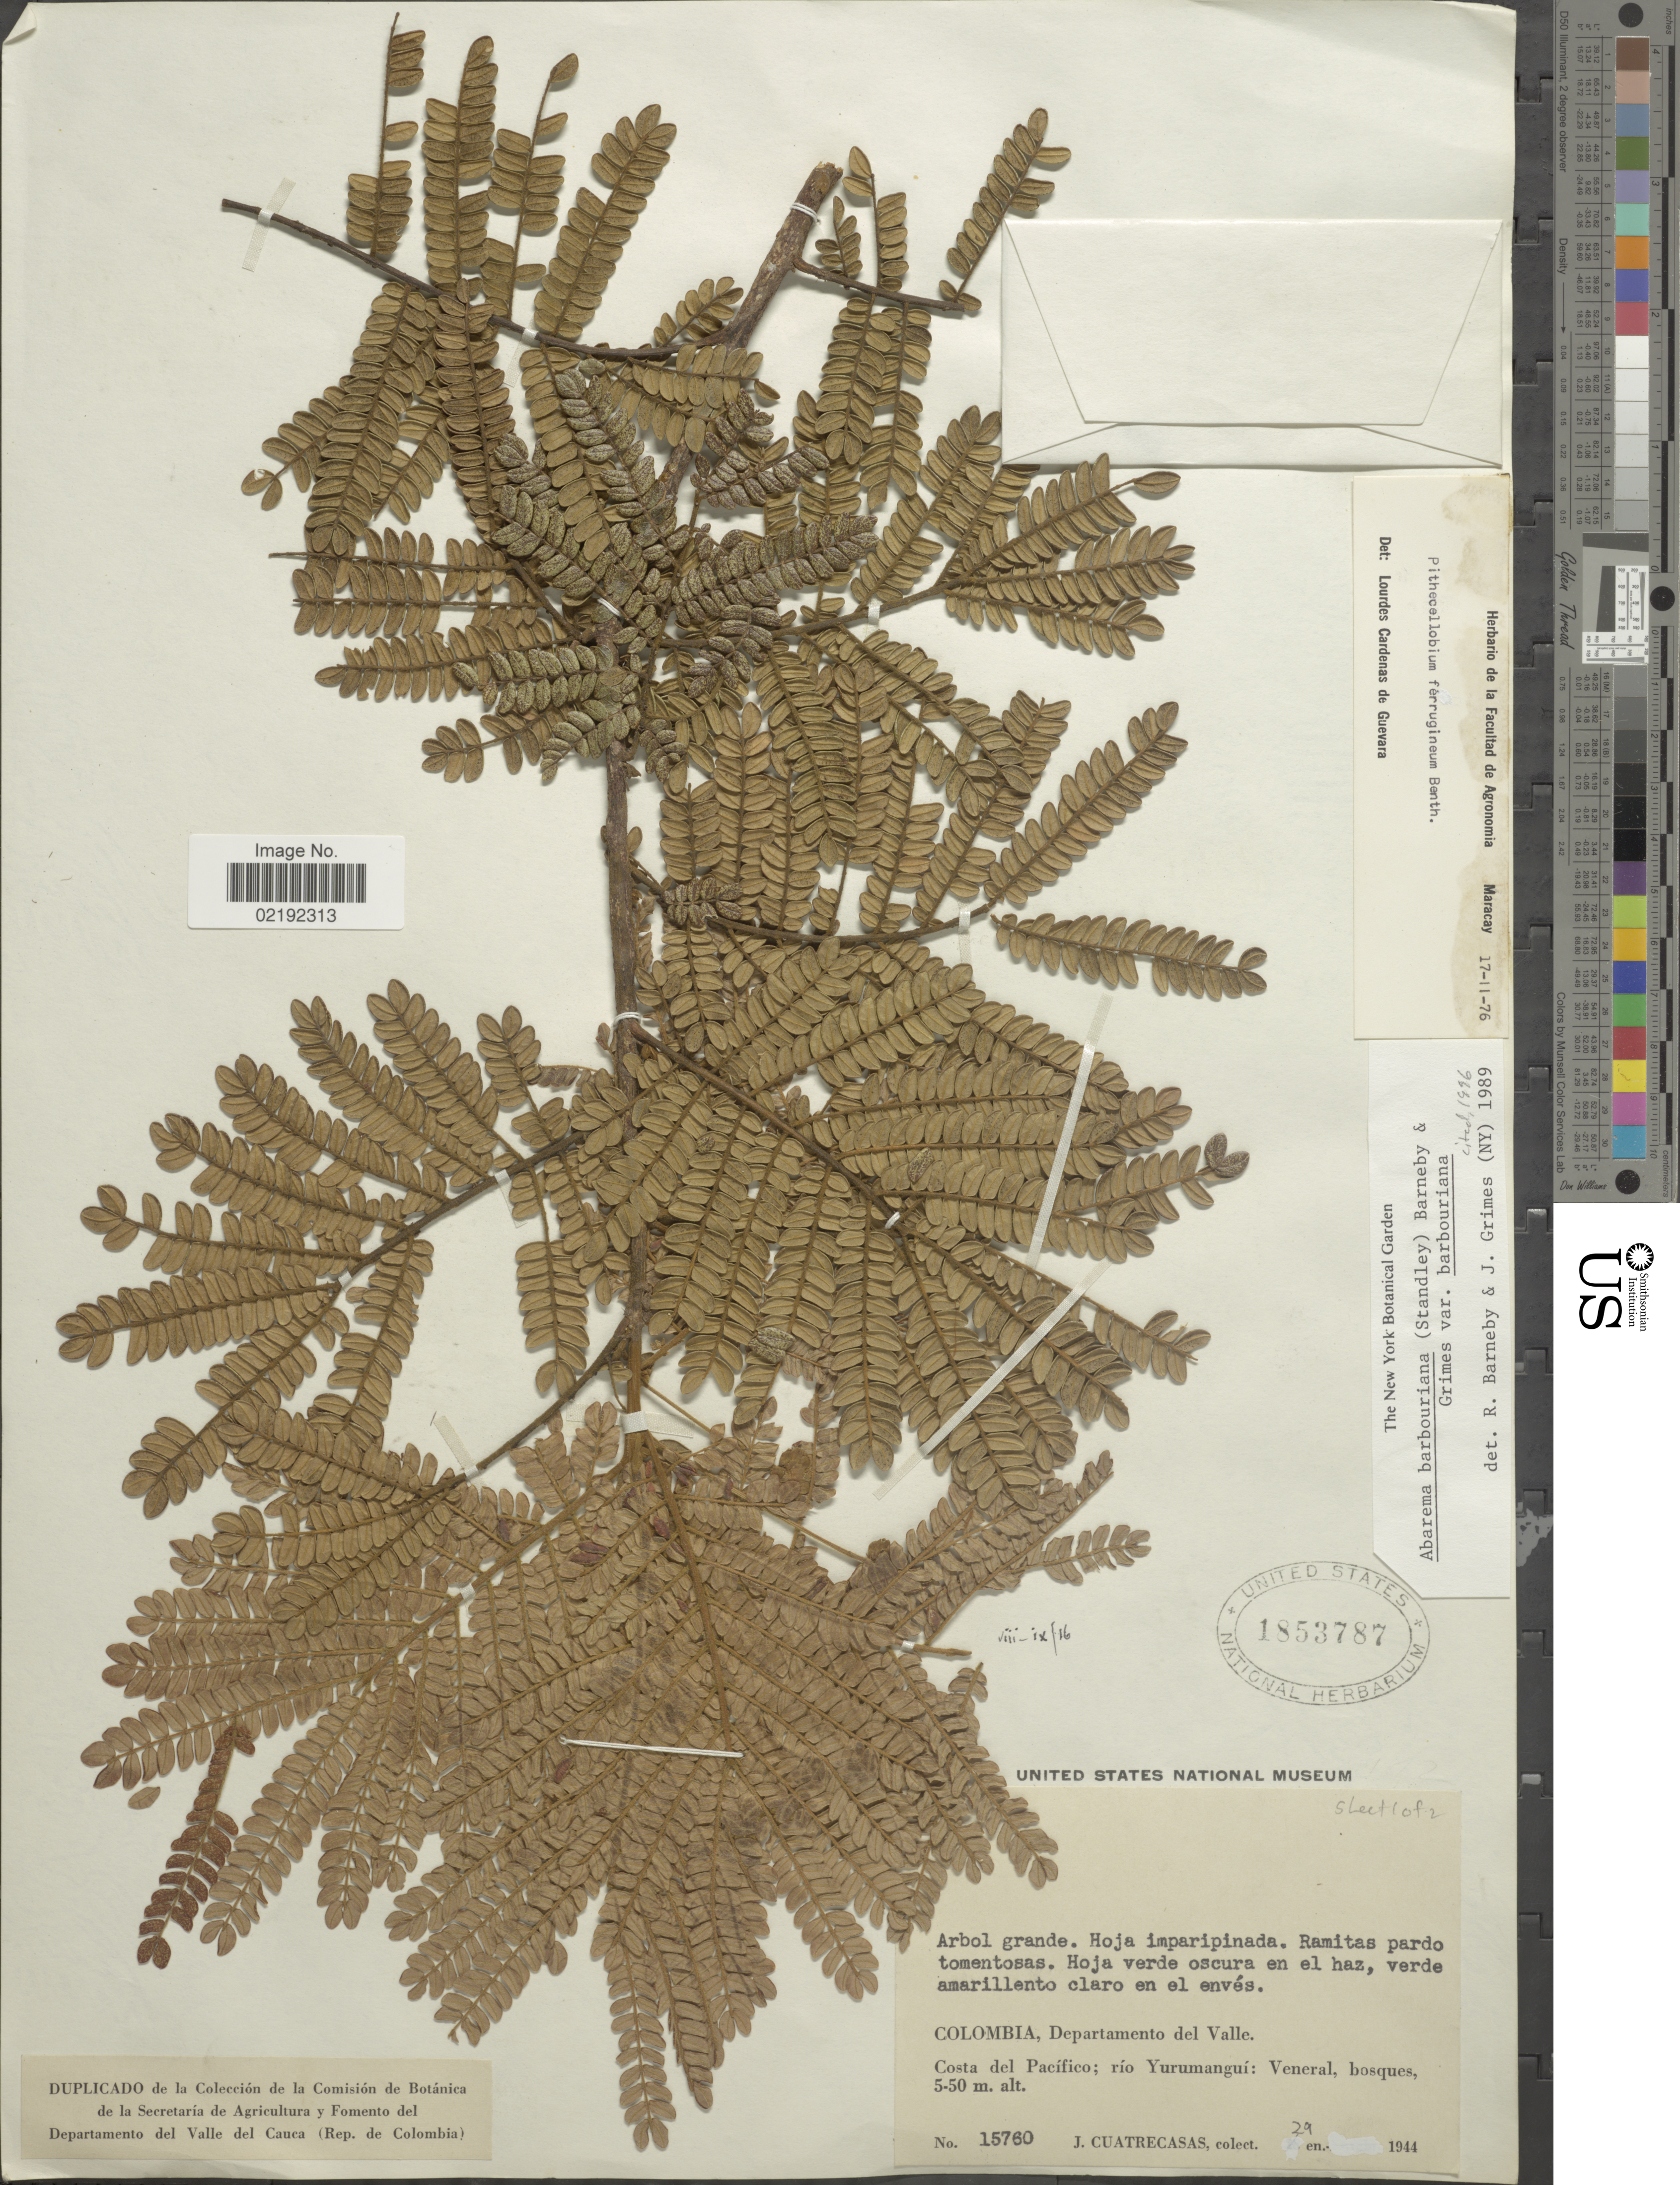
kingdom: Plantae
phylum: Tracheophyta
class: Magnoliopsida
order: Fabales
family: Fabaceae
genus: Abarema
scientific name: Abarema barbouriana var. barbouriana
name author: (Standl.) Barneby & J.W. Grimes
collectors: J. Cuatrecasas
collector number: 15760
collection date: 1944-01-29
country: Colombia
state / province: Valle del Cauca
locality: Departamento del Valle, Costa del Pacifico, rio Yurumangui, Veneral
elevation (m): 5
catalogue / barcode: US 1853787